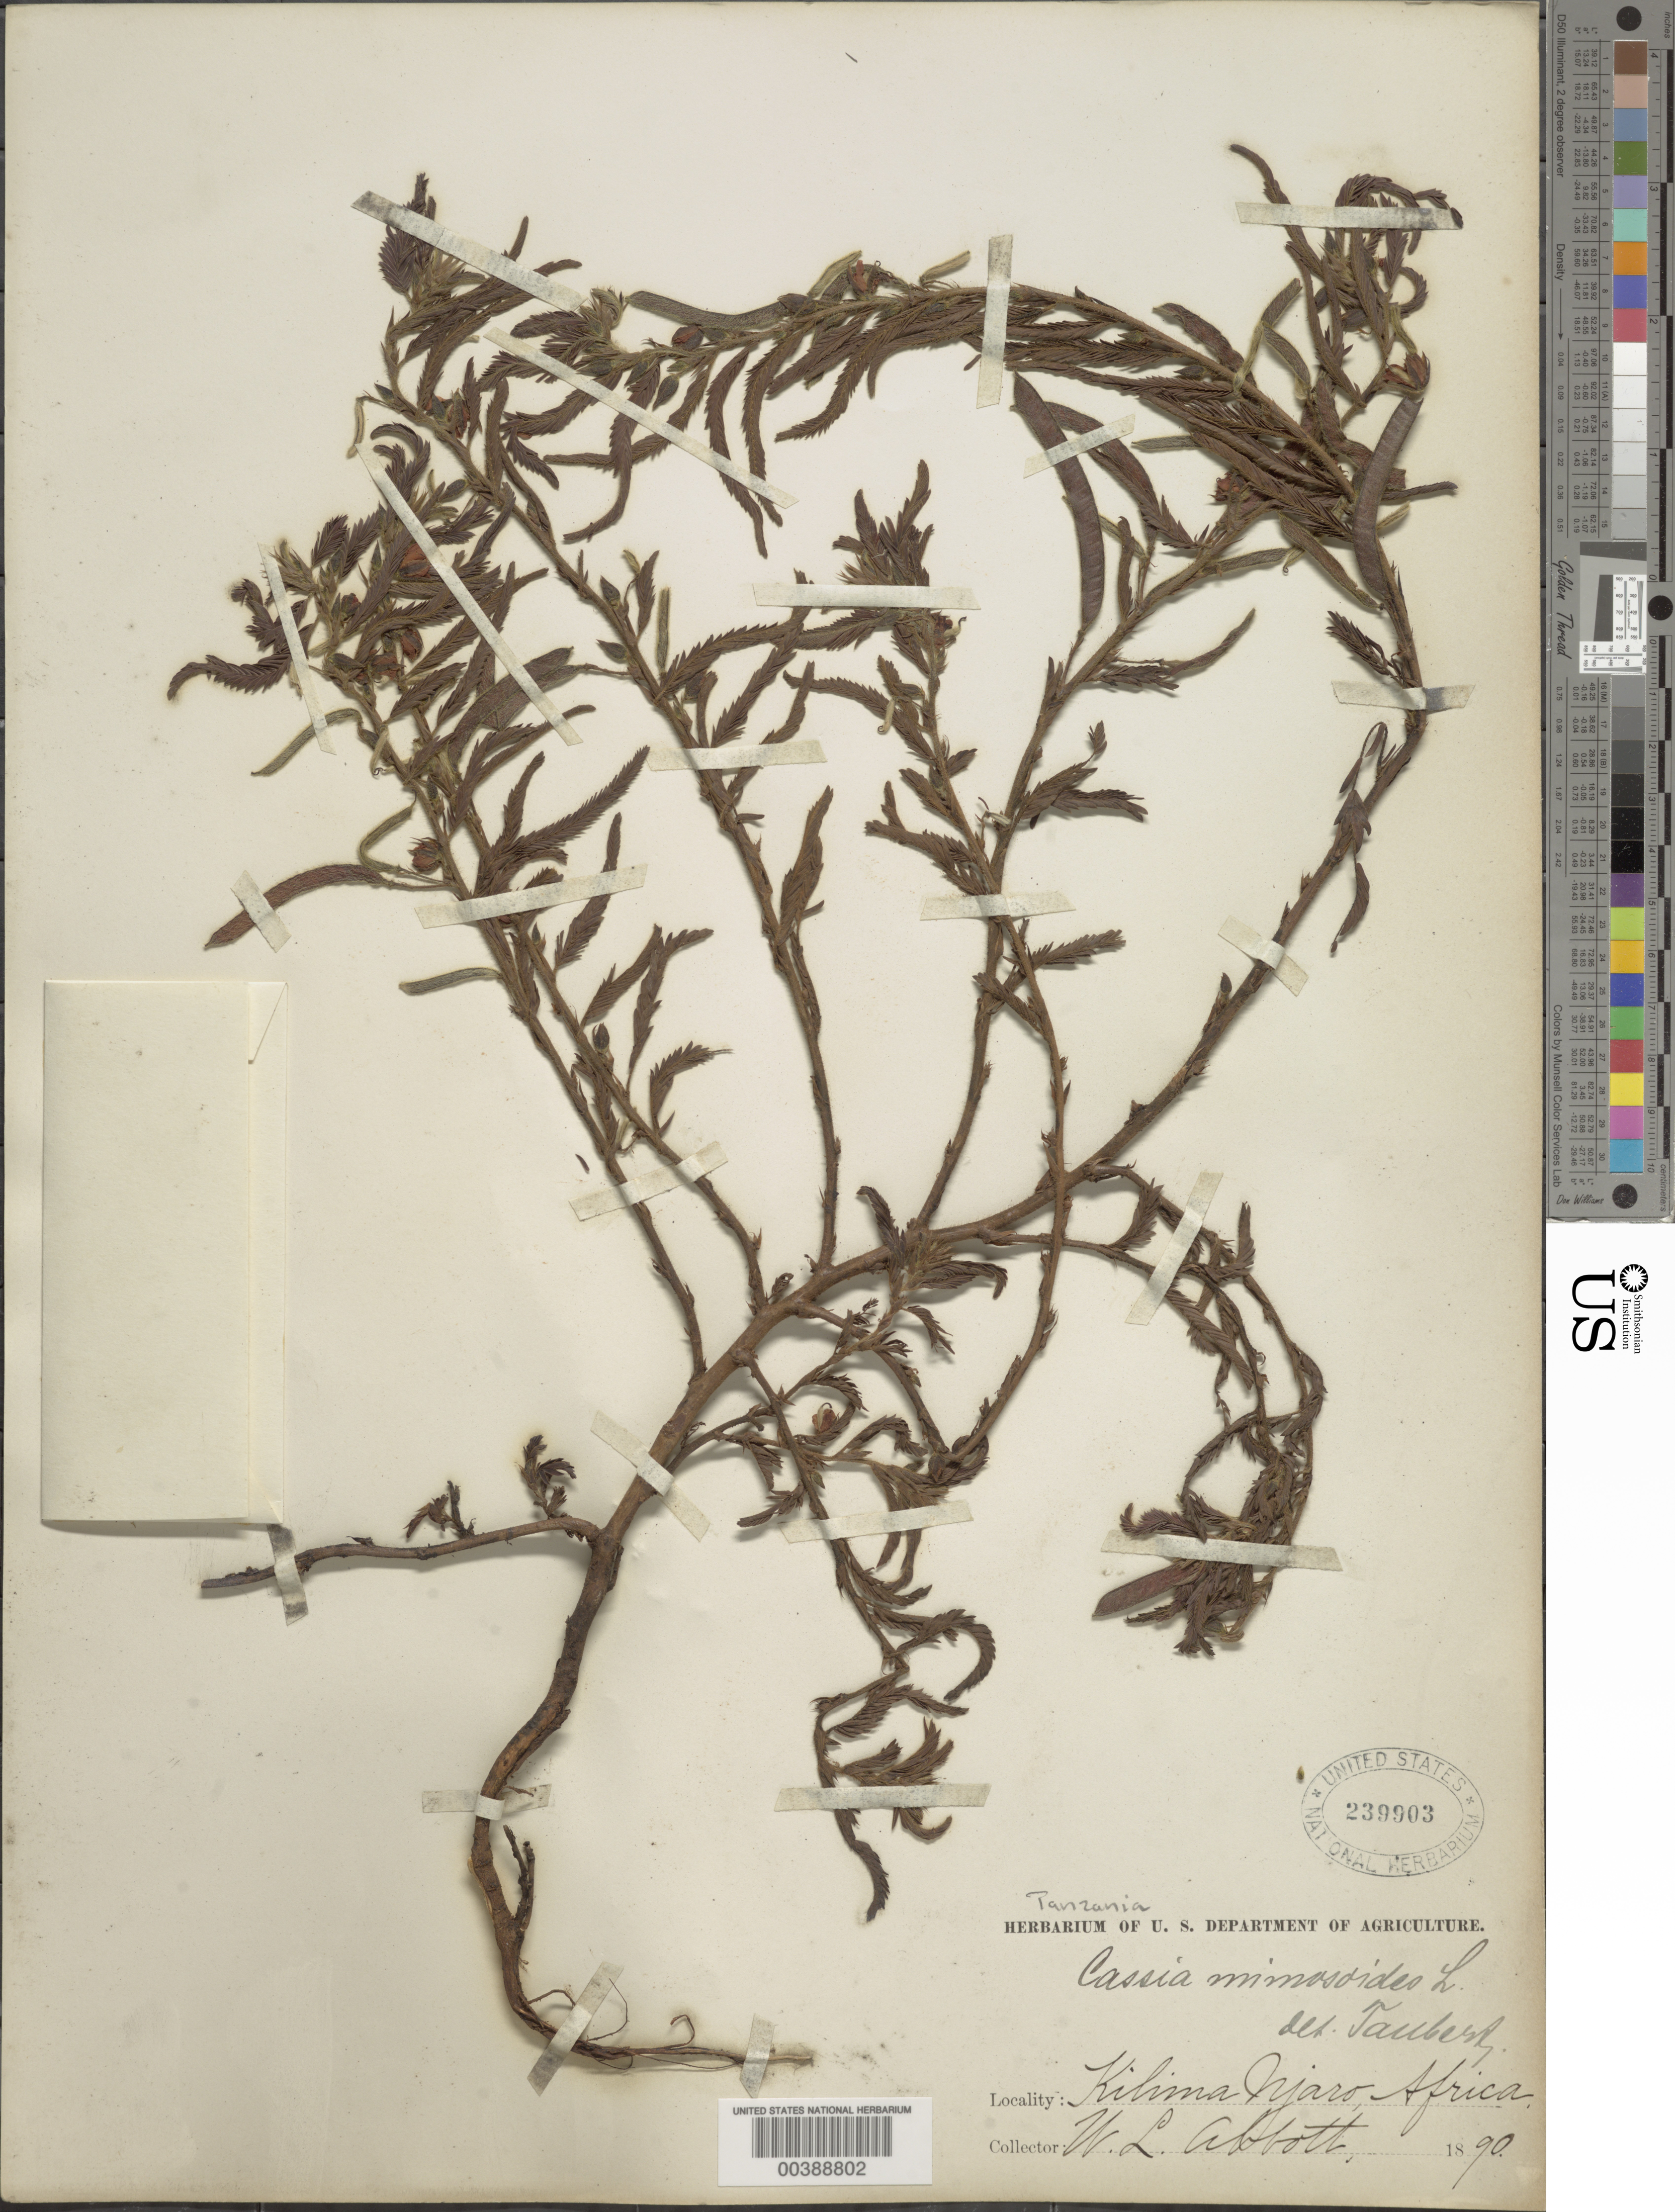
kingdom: Plantae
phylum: Tracheophyta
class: Magnoliopsida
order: Fabales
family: Fabaceae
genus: Chamaecrista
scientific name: Chamaecrista mimosoides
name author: (L.) Greene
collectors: W. L. Abbott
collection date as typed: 1890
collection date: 1890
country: Tanzania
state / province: Kilimanjaro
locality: Kilimanjaro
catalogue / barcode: US 239903